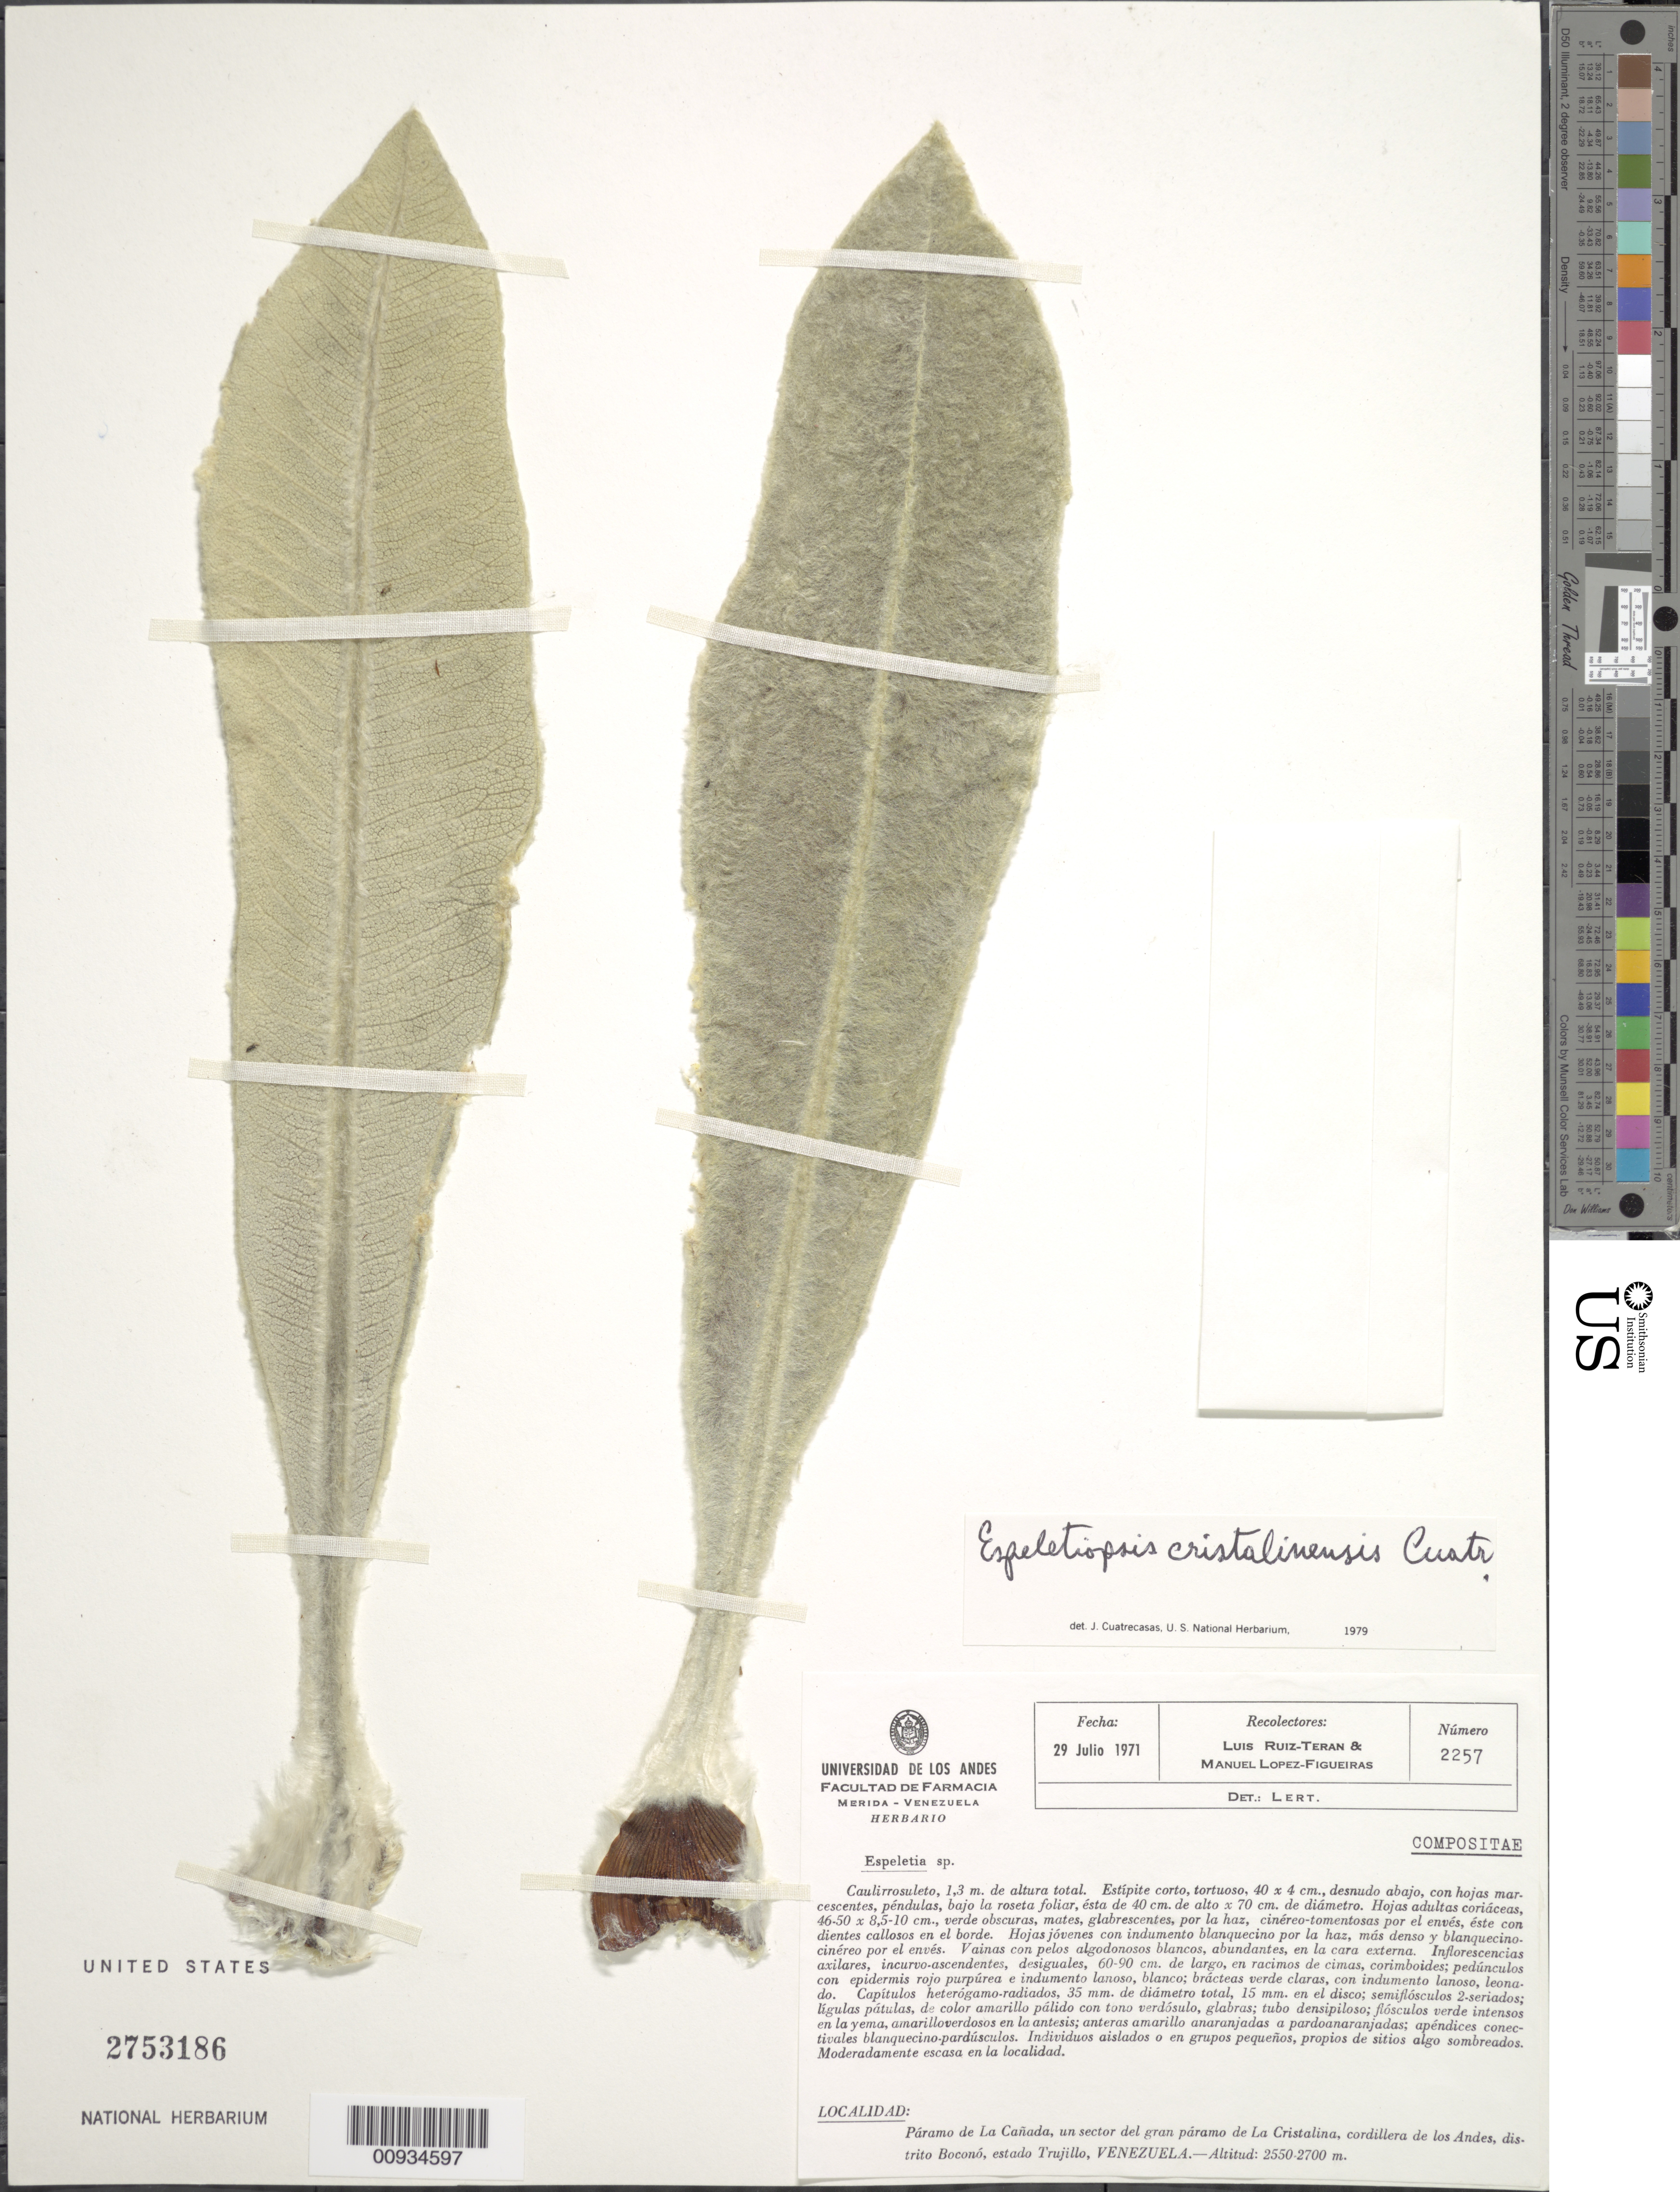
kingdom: Plantae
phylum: Tracheophyta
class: Magnoliopsida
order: Asterales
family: Asteraceae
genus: Espeletiopsis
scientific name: Espeletiopsis cristalinensis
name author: (Cuatrec.) Cuatrec.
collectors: L. E. Ruíz-Terán & M. López Figueiras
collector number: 2257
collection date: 1971-07-29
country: Venezuela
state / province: Trujillo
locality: Paramo de La Cañada, un sector del gran paramo de La Cristalina, cordillera de los Andes, distrito Bocono, estado Trujillo,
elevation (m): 2550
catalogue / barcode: US 2753186